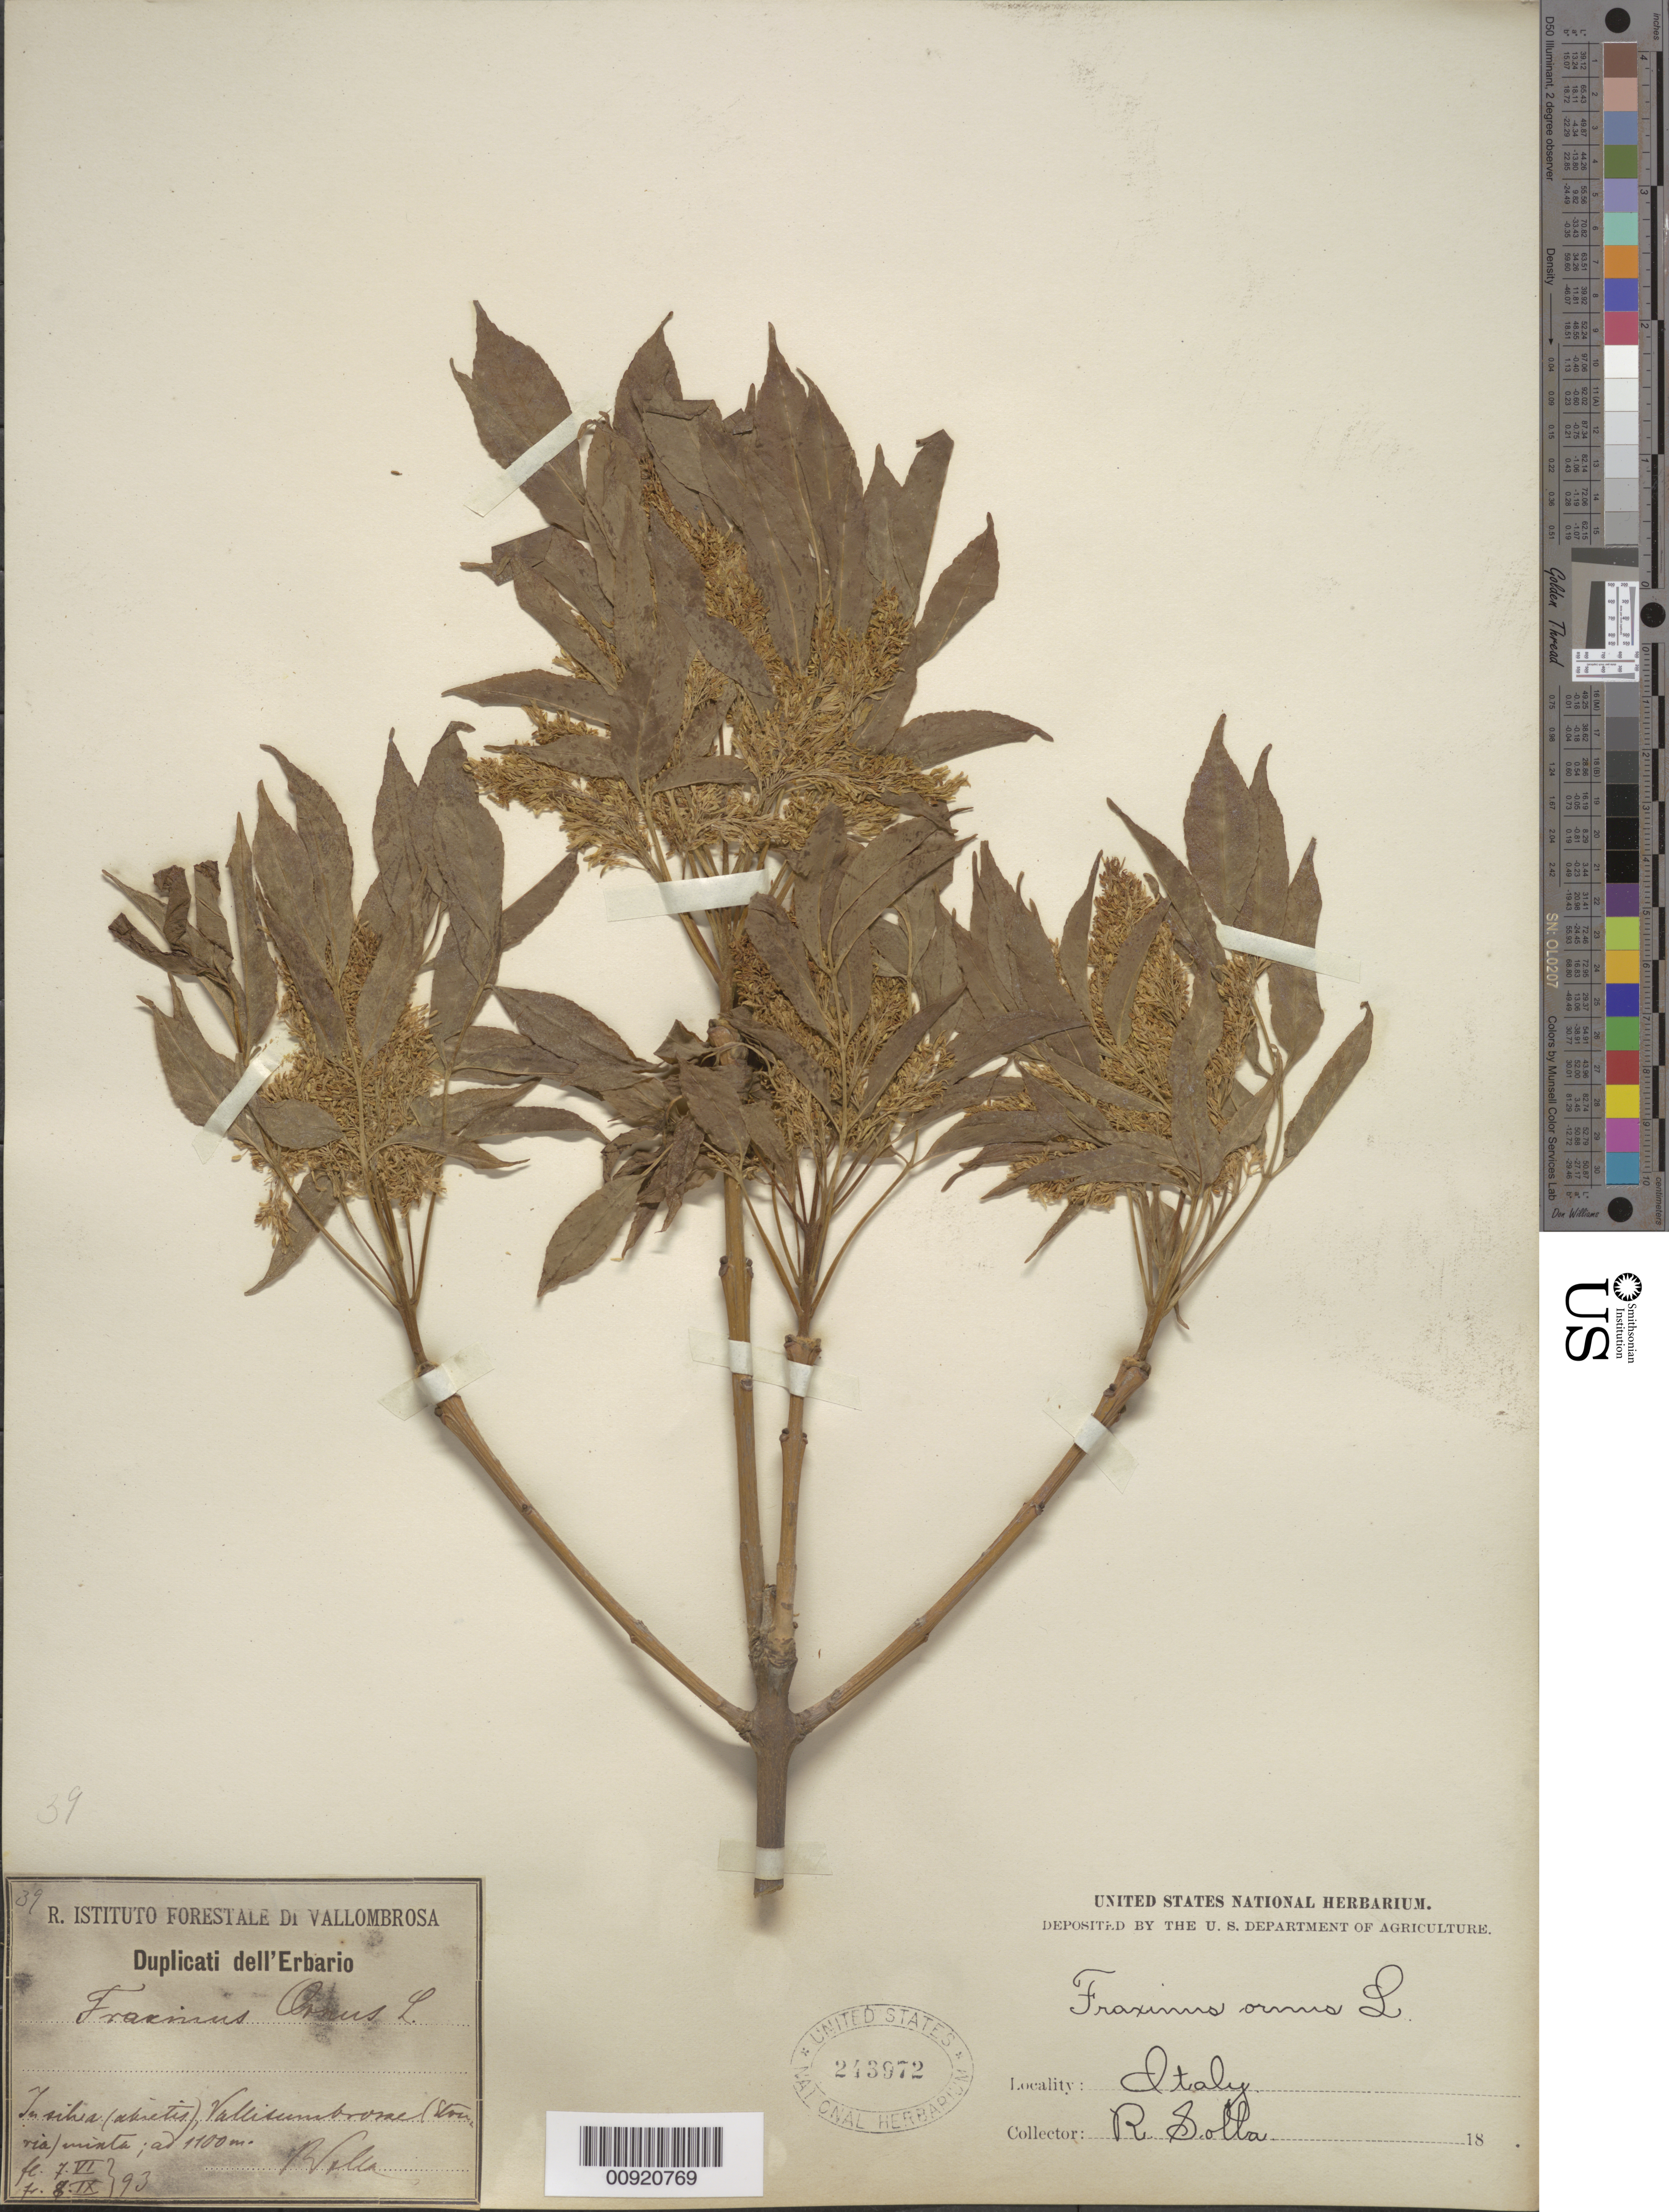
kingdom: Plantae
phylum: Tracheophyta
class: Magnoliopsida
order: Lamiales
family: Oleaceae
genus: Fraxinus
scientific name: Fraxinus ornus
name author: L.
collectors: R. Solla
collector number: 39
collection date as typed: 07 Jun 1893 to 08 Sep 1893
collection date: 1893-06-07/1893-09-08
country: Italy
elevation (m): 1100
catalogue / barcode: US 243972